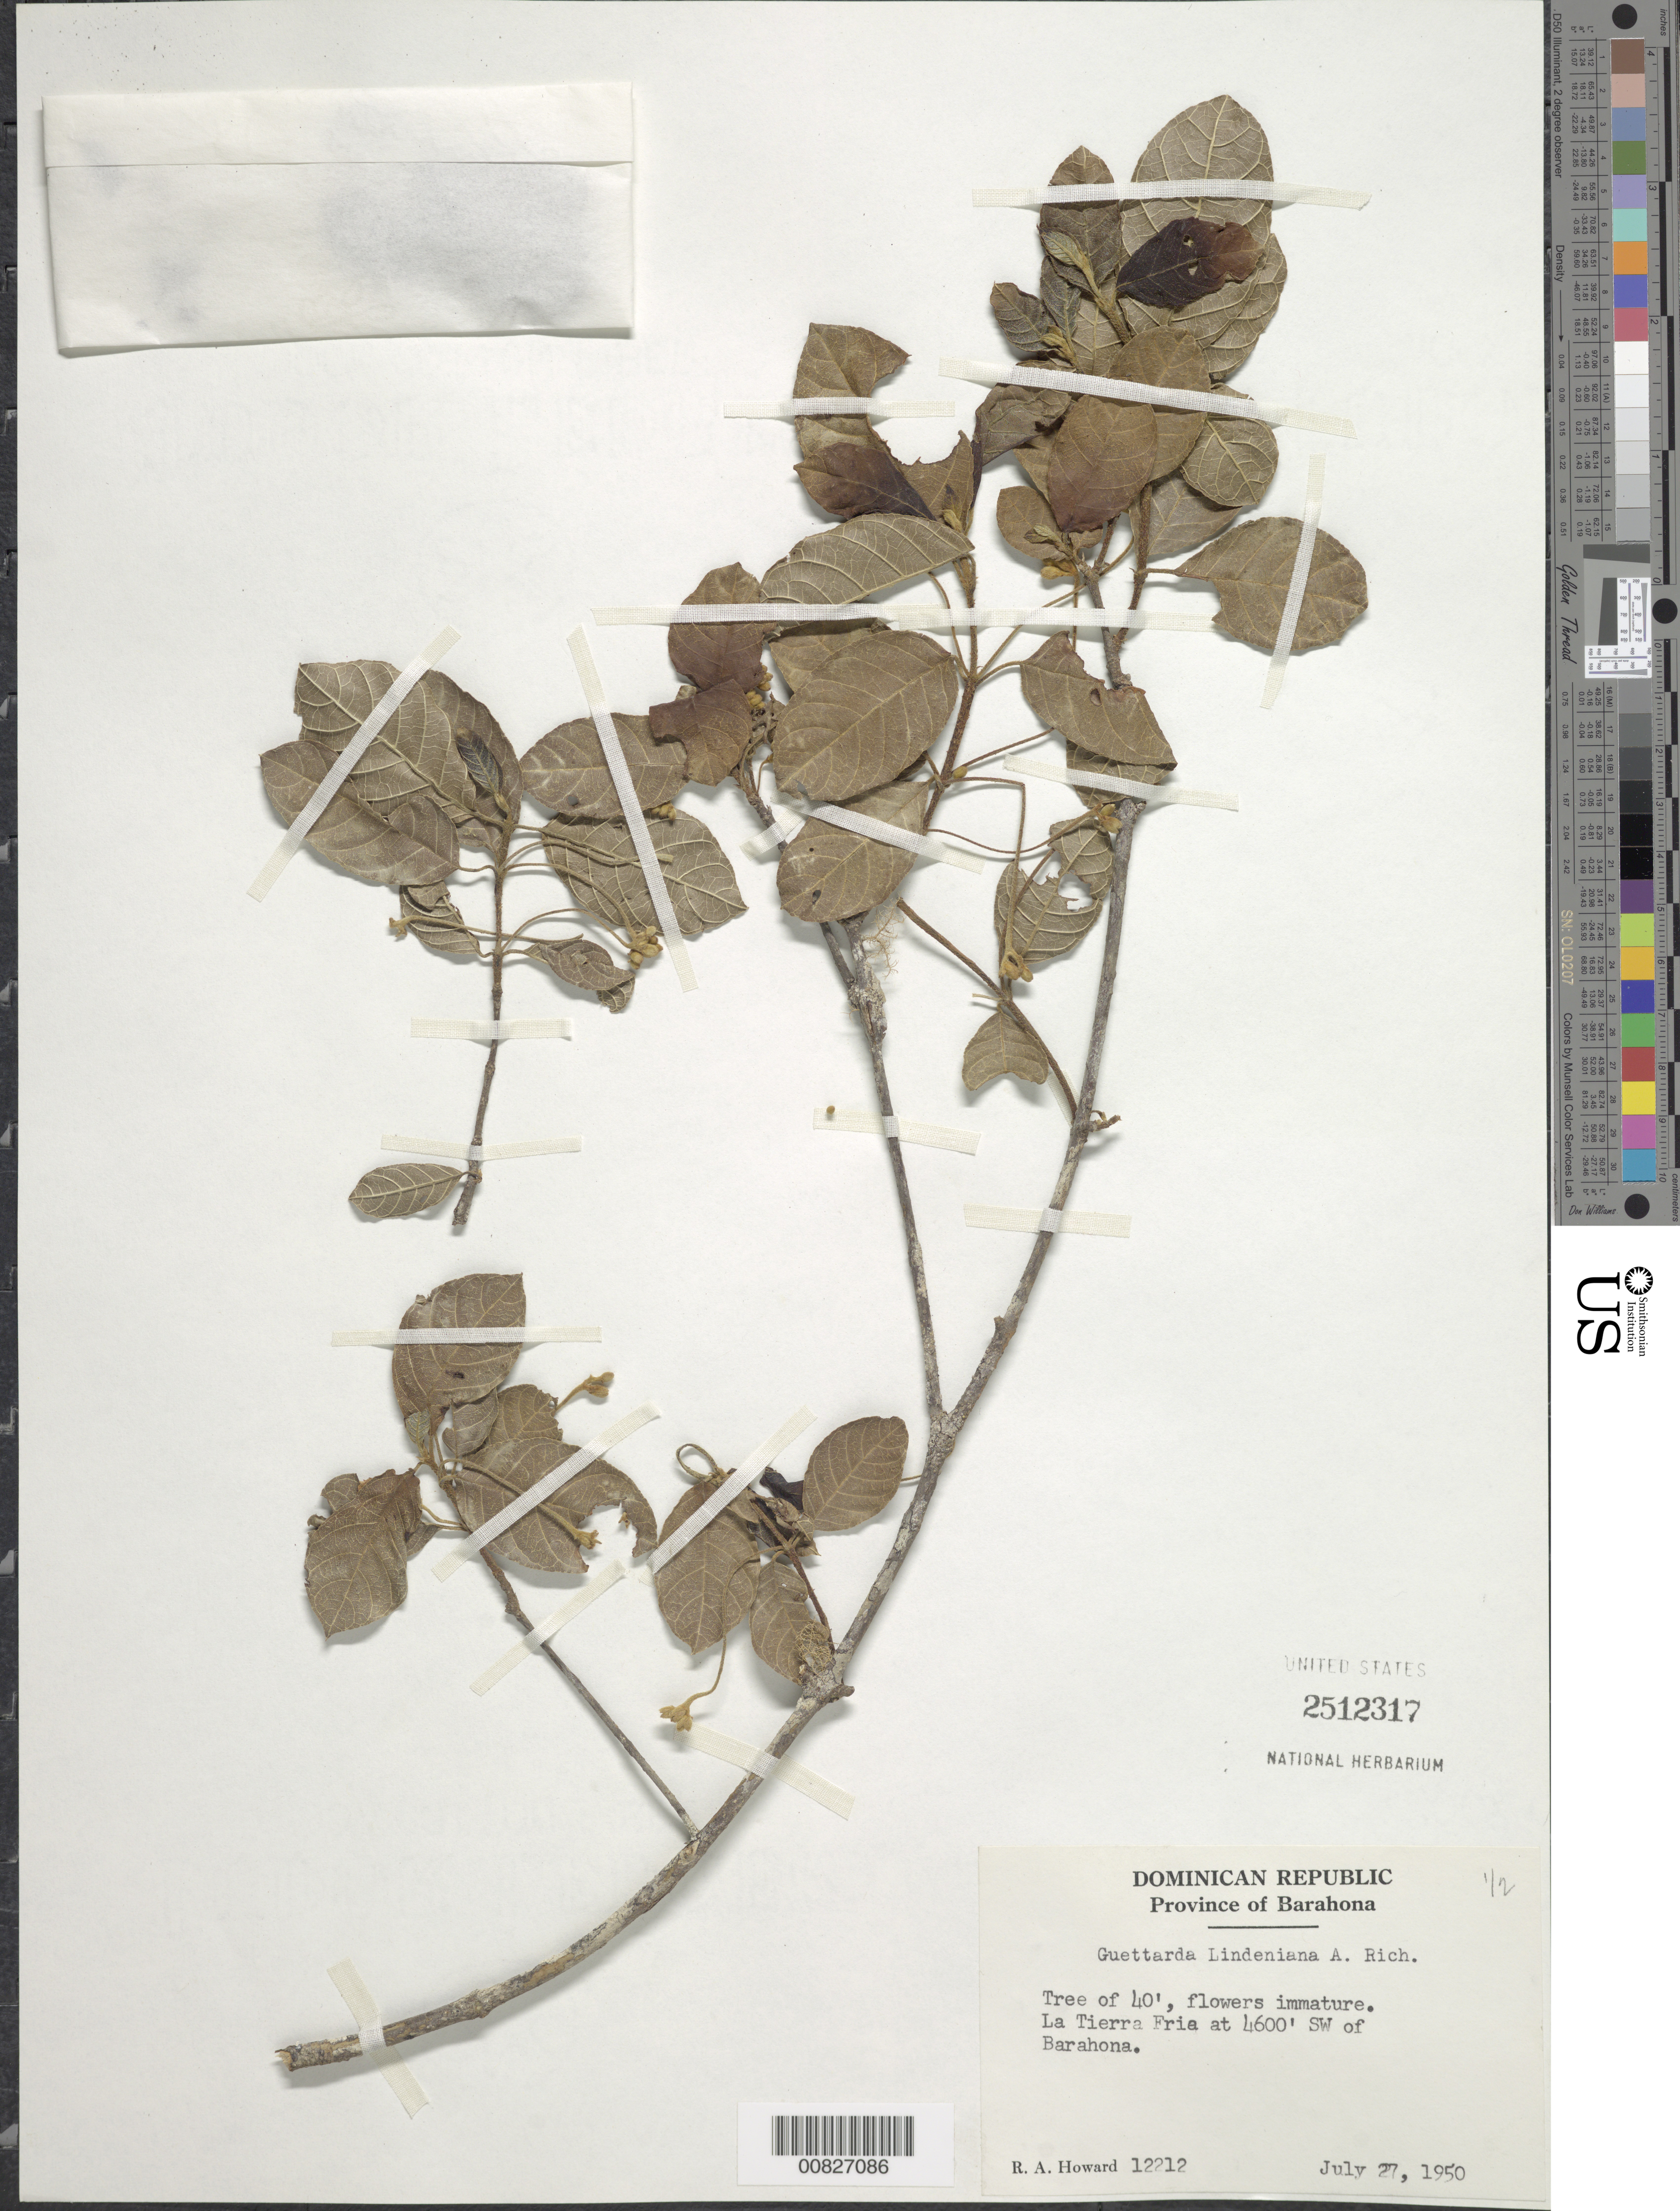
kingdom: Plantae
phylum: Tracheophyta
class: Magnoliopsida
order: Gentianales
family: Rubiaceae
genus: Guettarda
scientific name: Guettarda lindeniana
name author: A. Rich.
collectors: R. A. Howard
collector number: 12212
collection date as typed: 27 Jul 1950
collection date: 1950-07-27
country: Dominican Republic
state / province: Barahona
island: Hispaniola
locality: La Tierra Fria, SW of Barahona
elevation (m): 1402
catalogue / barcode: US 2512317